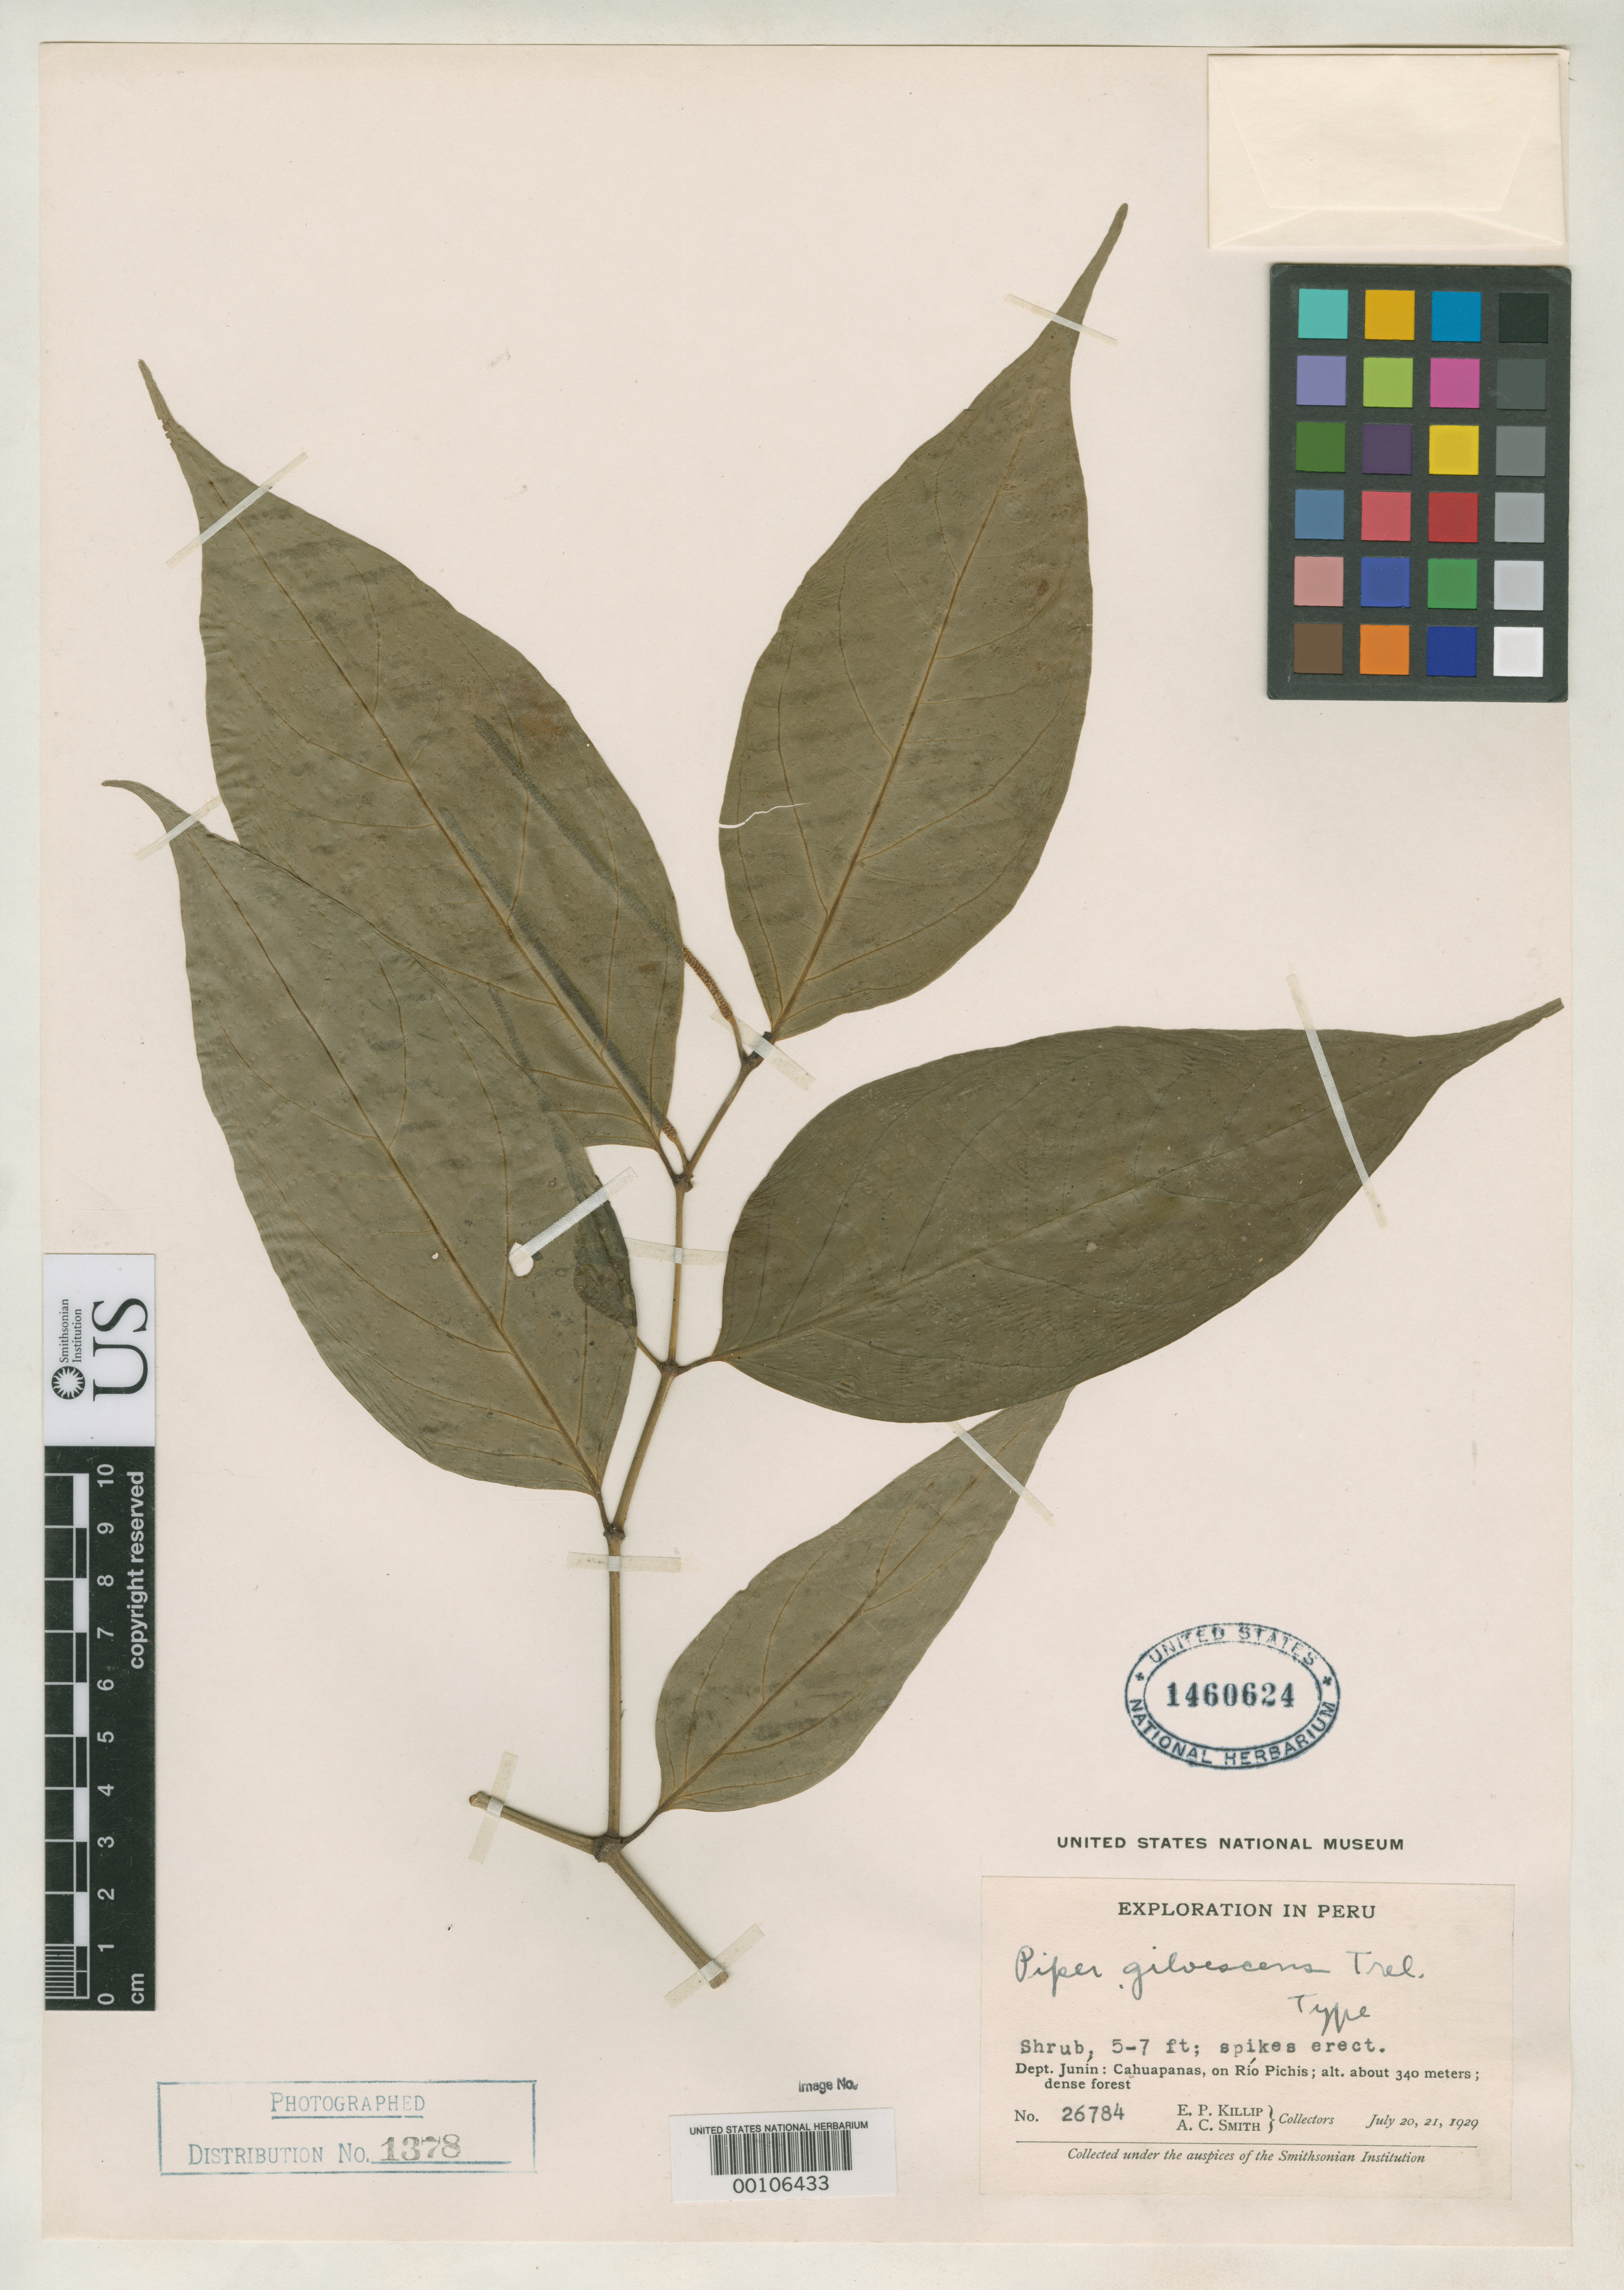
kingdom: Plantae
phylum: Tracheophyta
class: Magnoliopsida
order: Piperales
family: Piperaceae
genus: Piper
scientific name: Piper gilvescens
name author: Trel. in J.F. Macbr.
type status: Holotype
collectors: E. P. Killip & A. C. Smith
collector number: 26784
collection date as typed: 20 Jul 1929 to 21 Jul 1929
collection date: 1929-07-20/1929-07-21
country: Peru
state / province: Junín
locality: Cahuapanas, Rio Pichis.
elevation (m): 340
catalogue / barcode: US 1460624